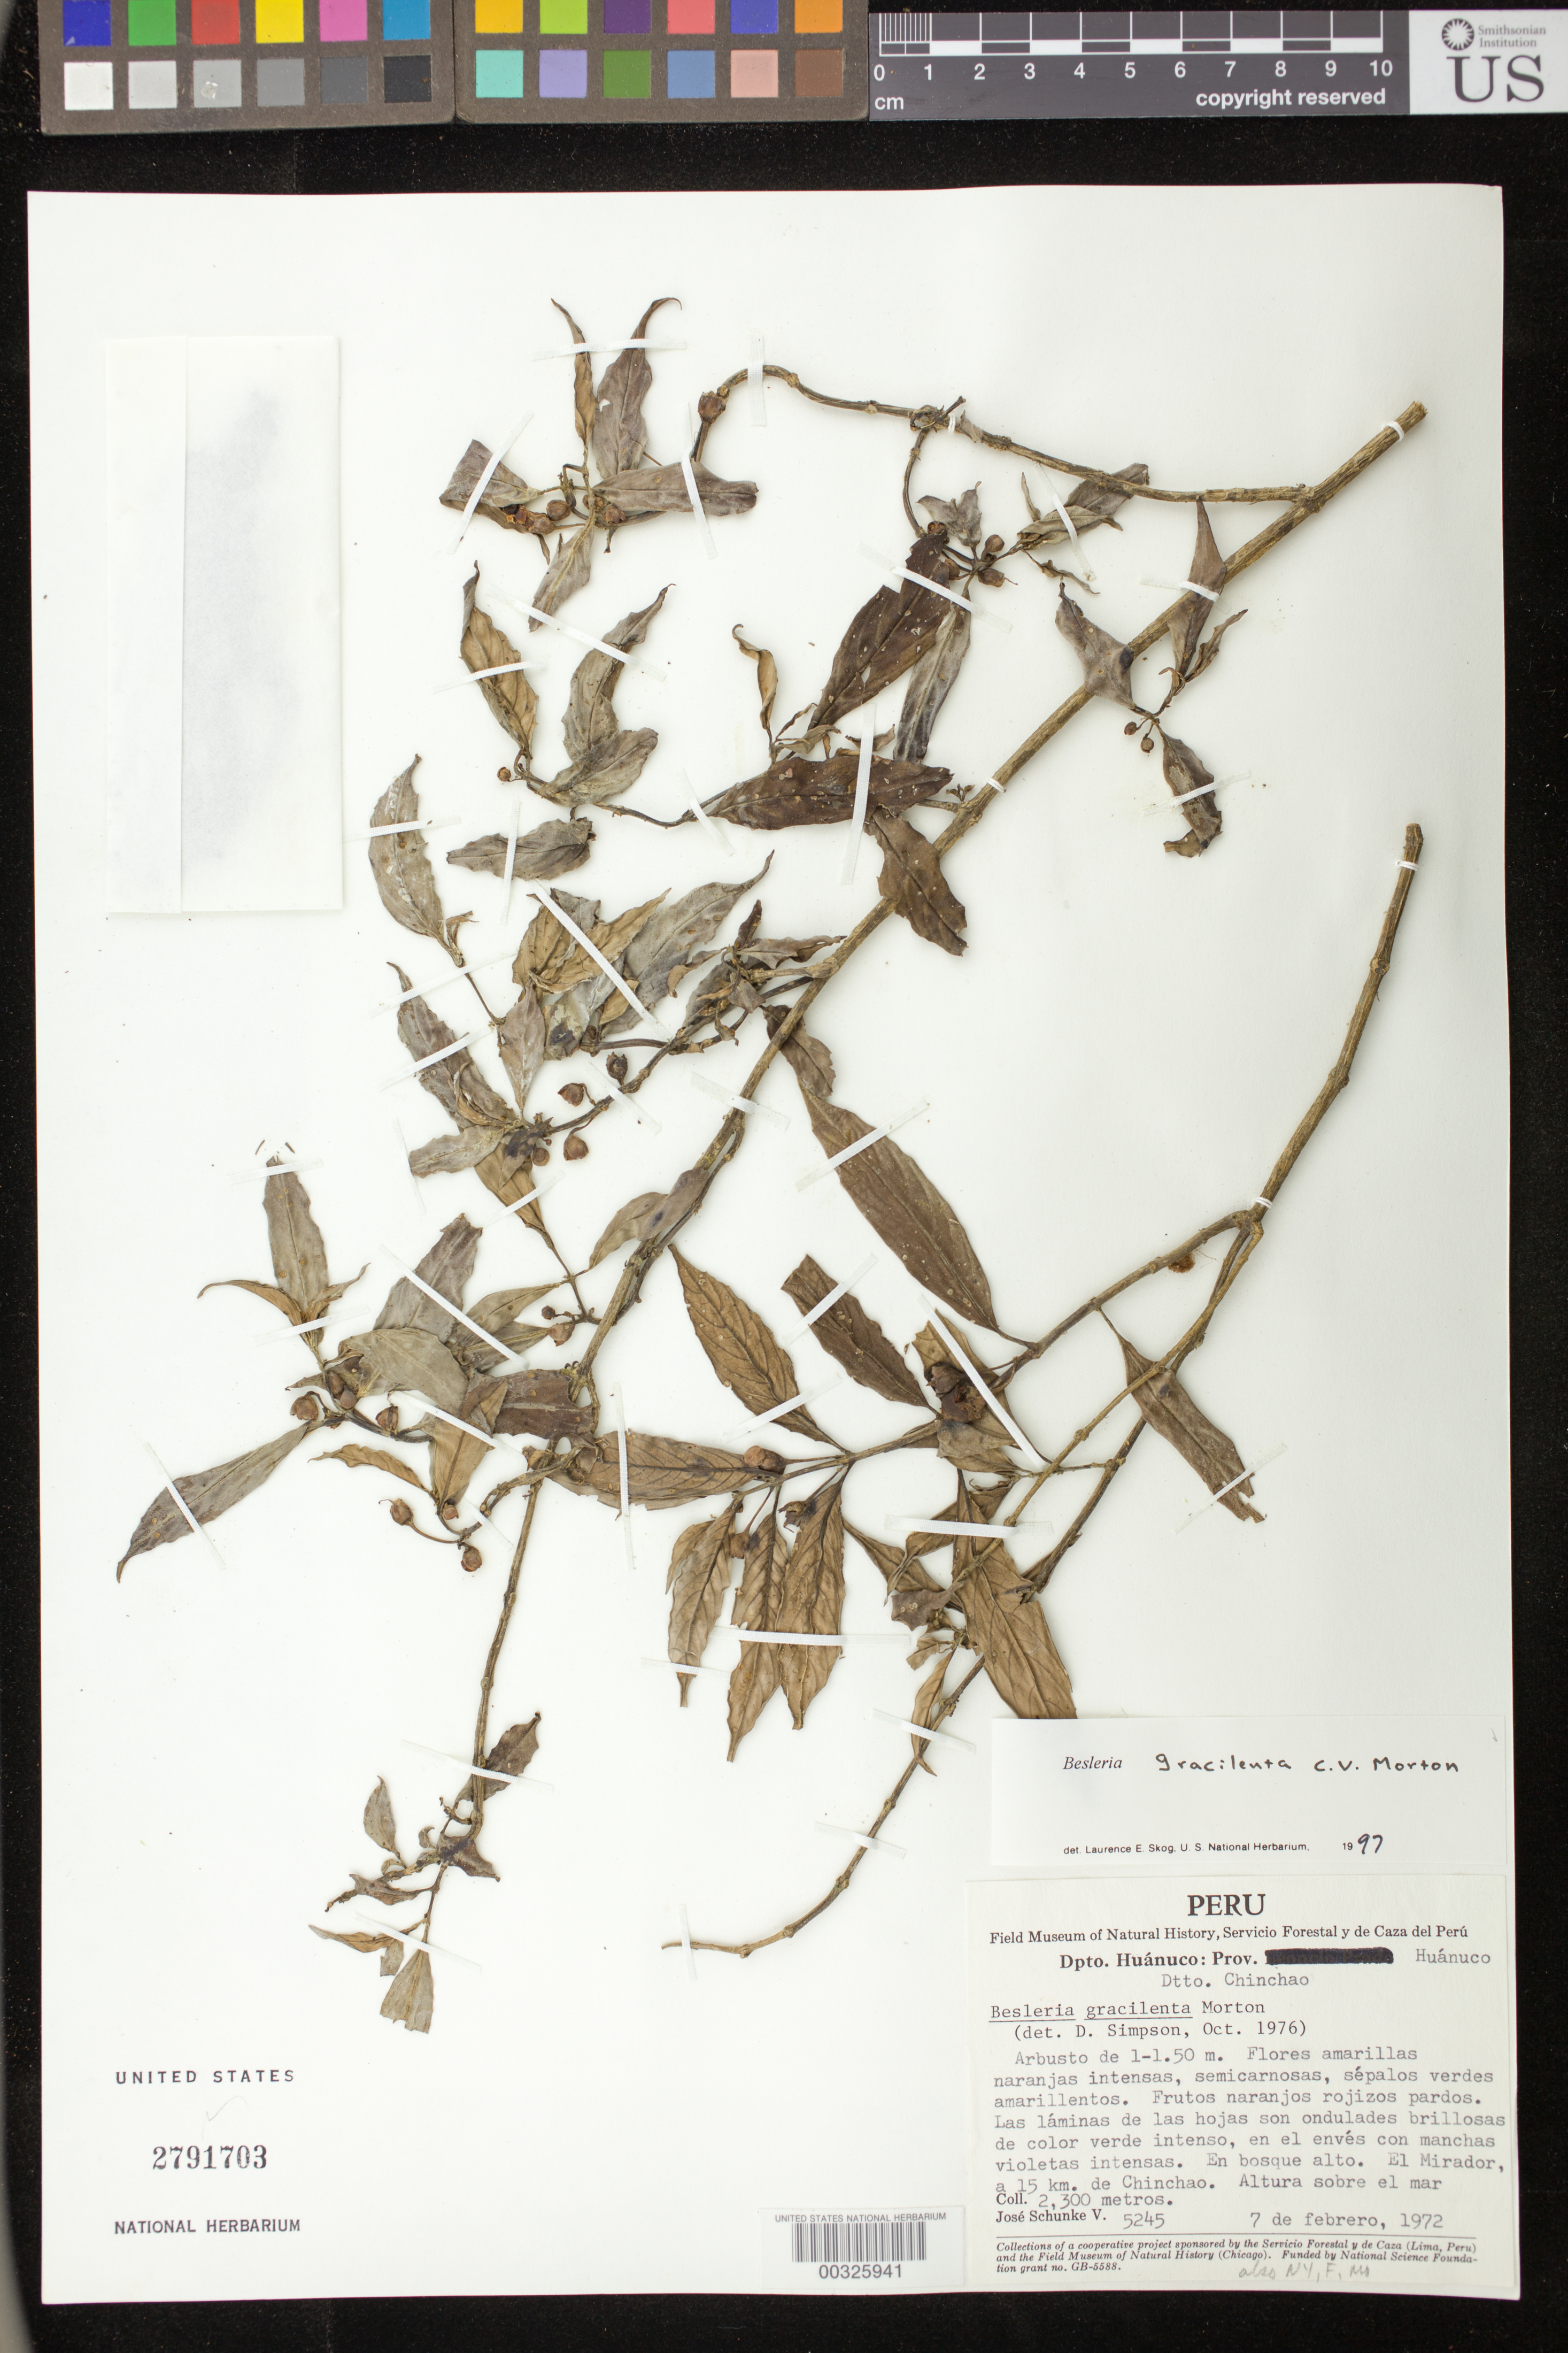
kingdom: Plantae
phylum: Tracheophyta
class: Magnoliopsida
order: Lamiales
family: Gesneriaceae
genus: Besleria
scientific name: Besleria gracilenta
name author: C.V. Morton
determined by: Skog, Laurence E.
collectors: J. Schunke Vigo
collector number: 5245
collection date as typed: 07 Feb 1972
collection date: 1972-02-07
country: Peru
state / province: Huánuco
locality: Prov. Huanuco; Dtto. Chinchao; El Mirador, a 15 km de Chinchao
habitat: En bosque alto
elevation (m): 2300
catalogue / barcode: US 2791703